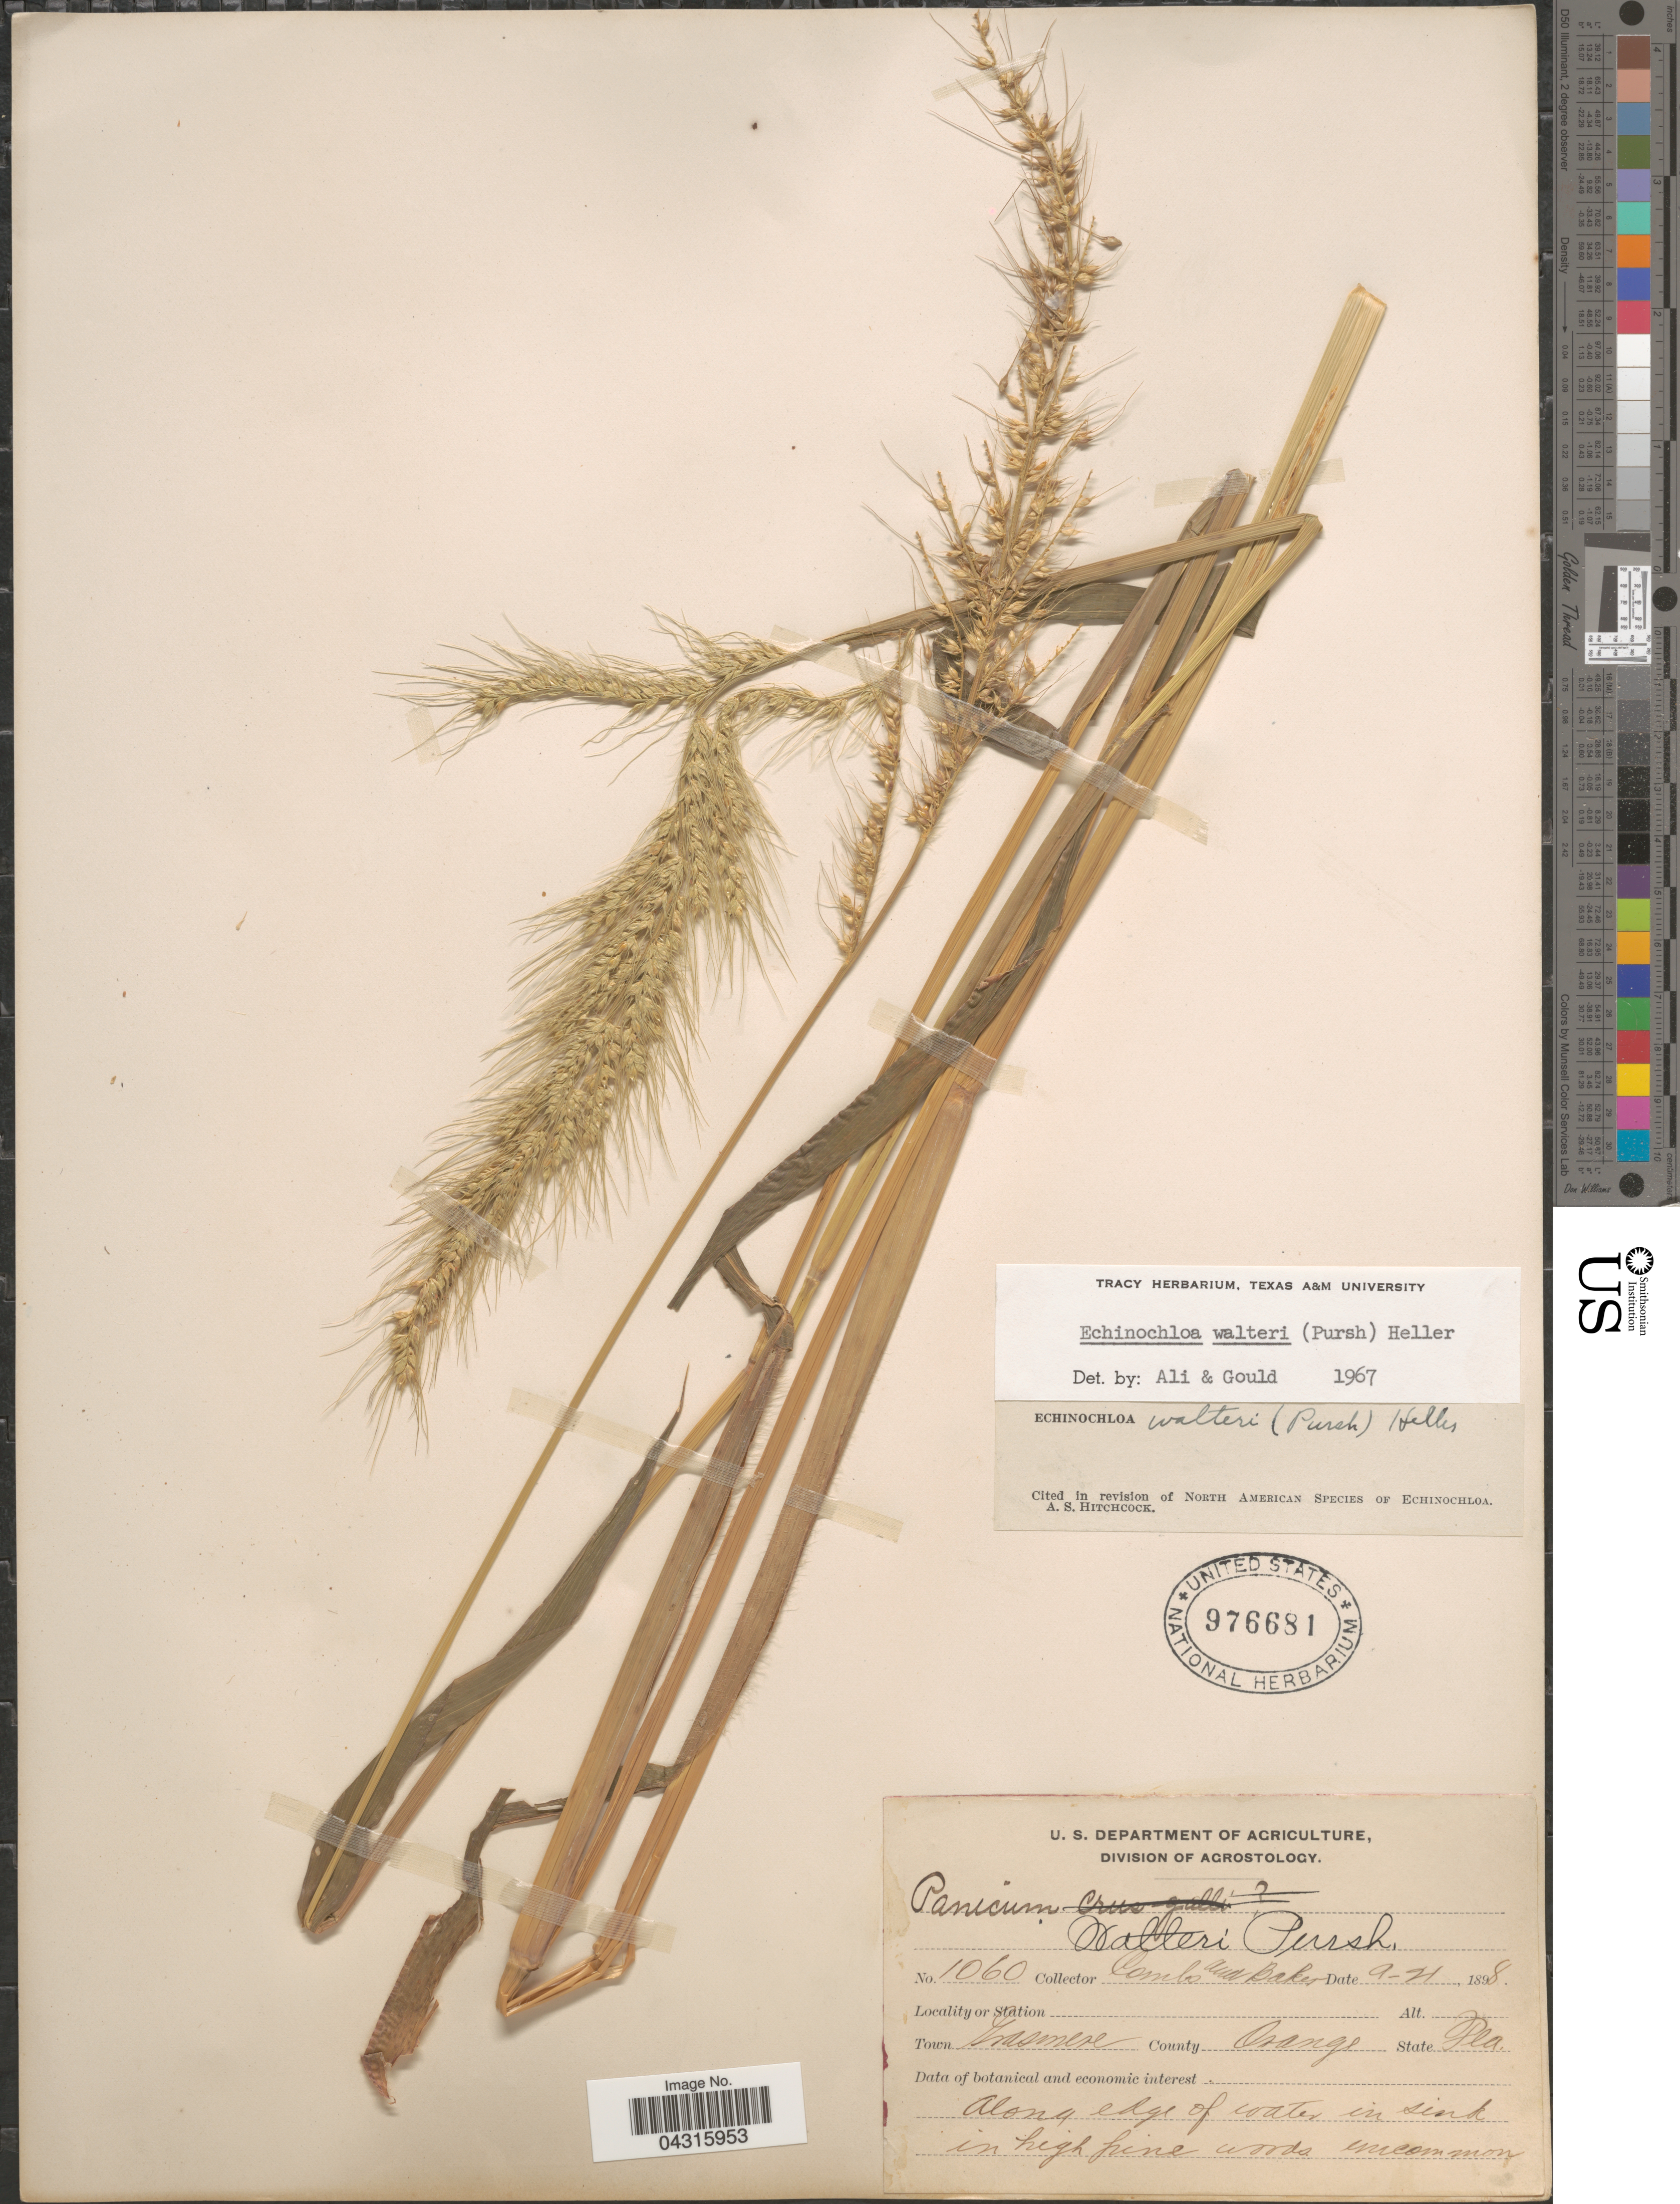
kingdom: Plantae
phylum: Tracheophyta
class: Liliopsida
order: Poales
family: Poaceae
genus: Echinochloa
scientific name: Echinochloa walteri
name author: (Pursh) A. Heller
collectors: -. Combs & Baker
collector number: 1060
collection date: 1898-09-21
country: United States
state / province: Florida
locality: Town Grasmere. County Orange. Along edge of water in sink in high pine woods.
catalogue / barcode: US 976681